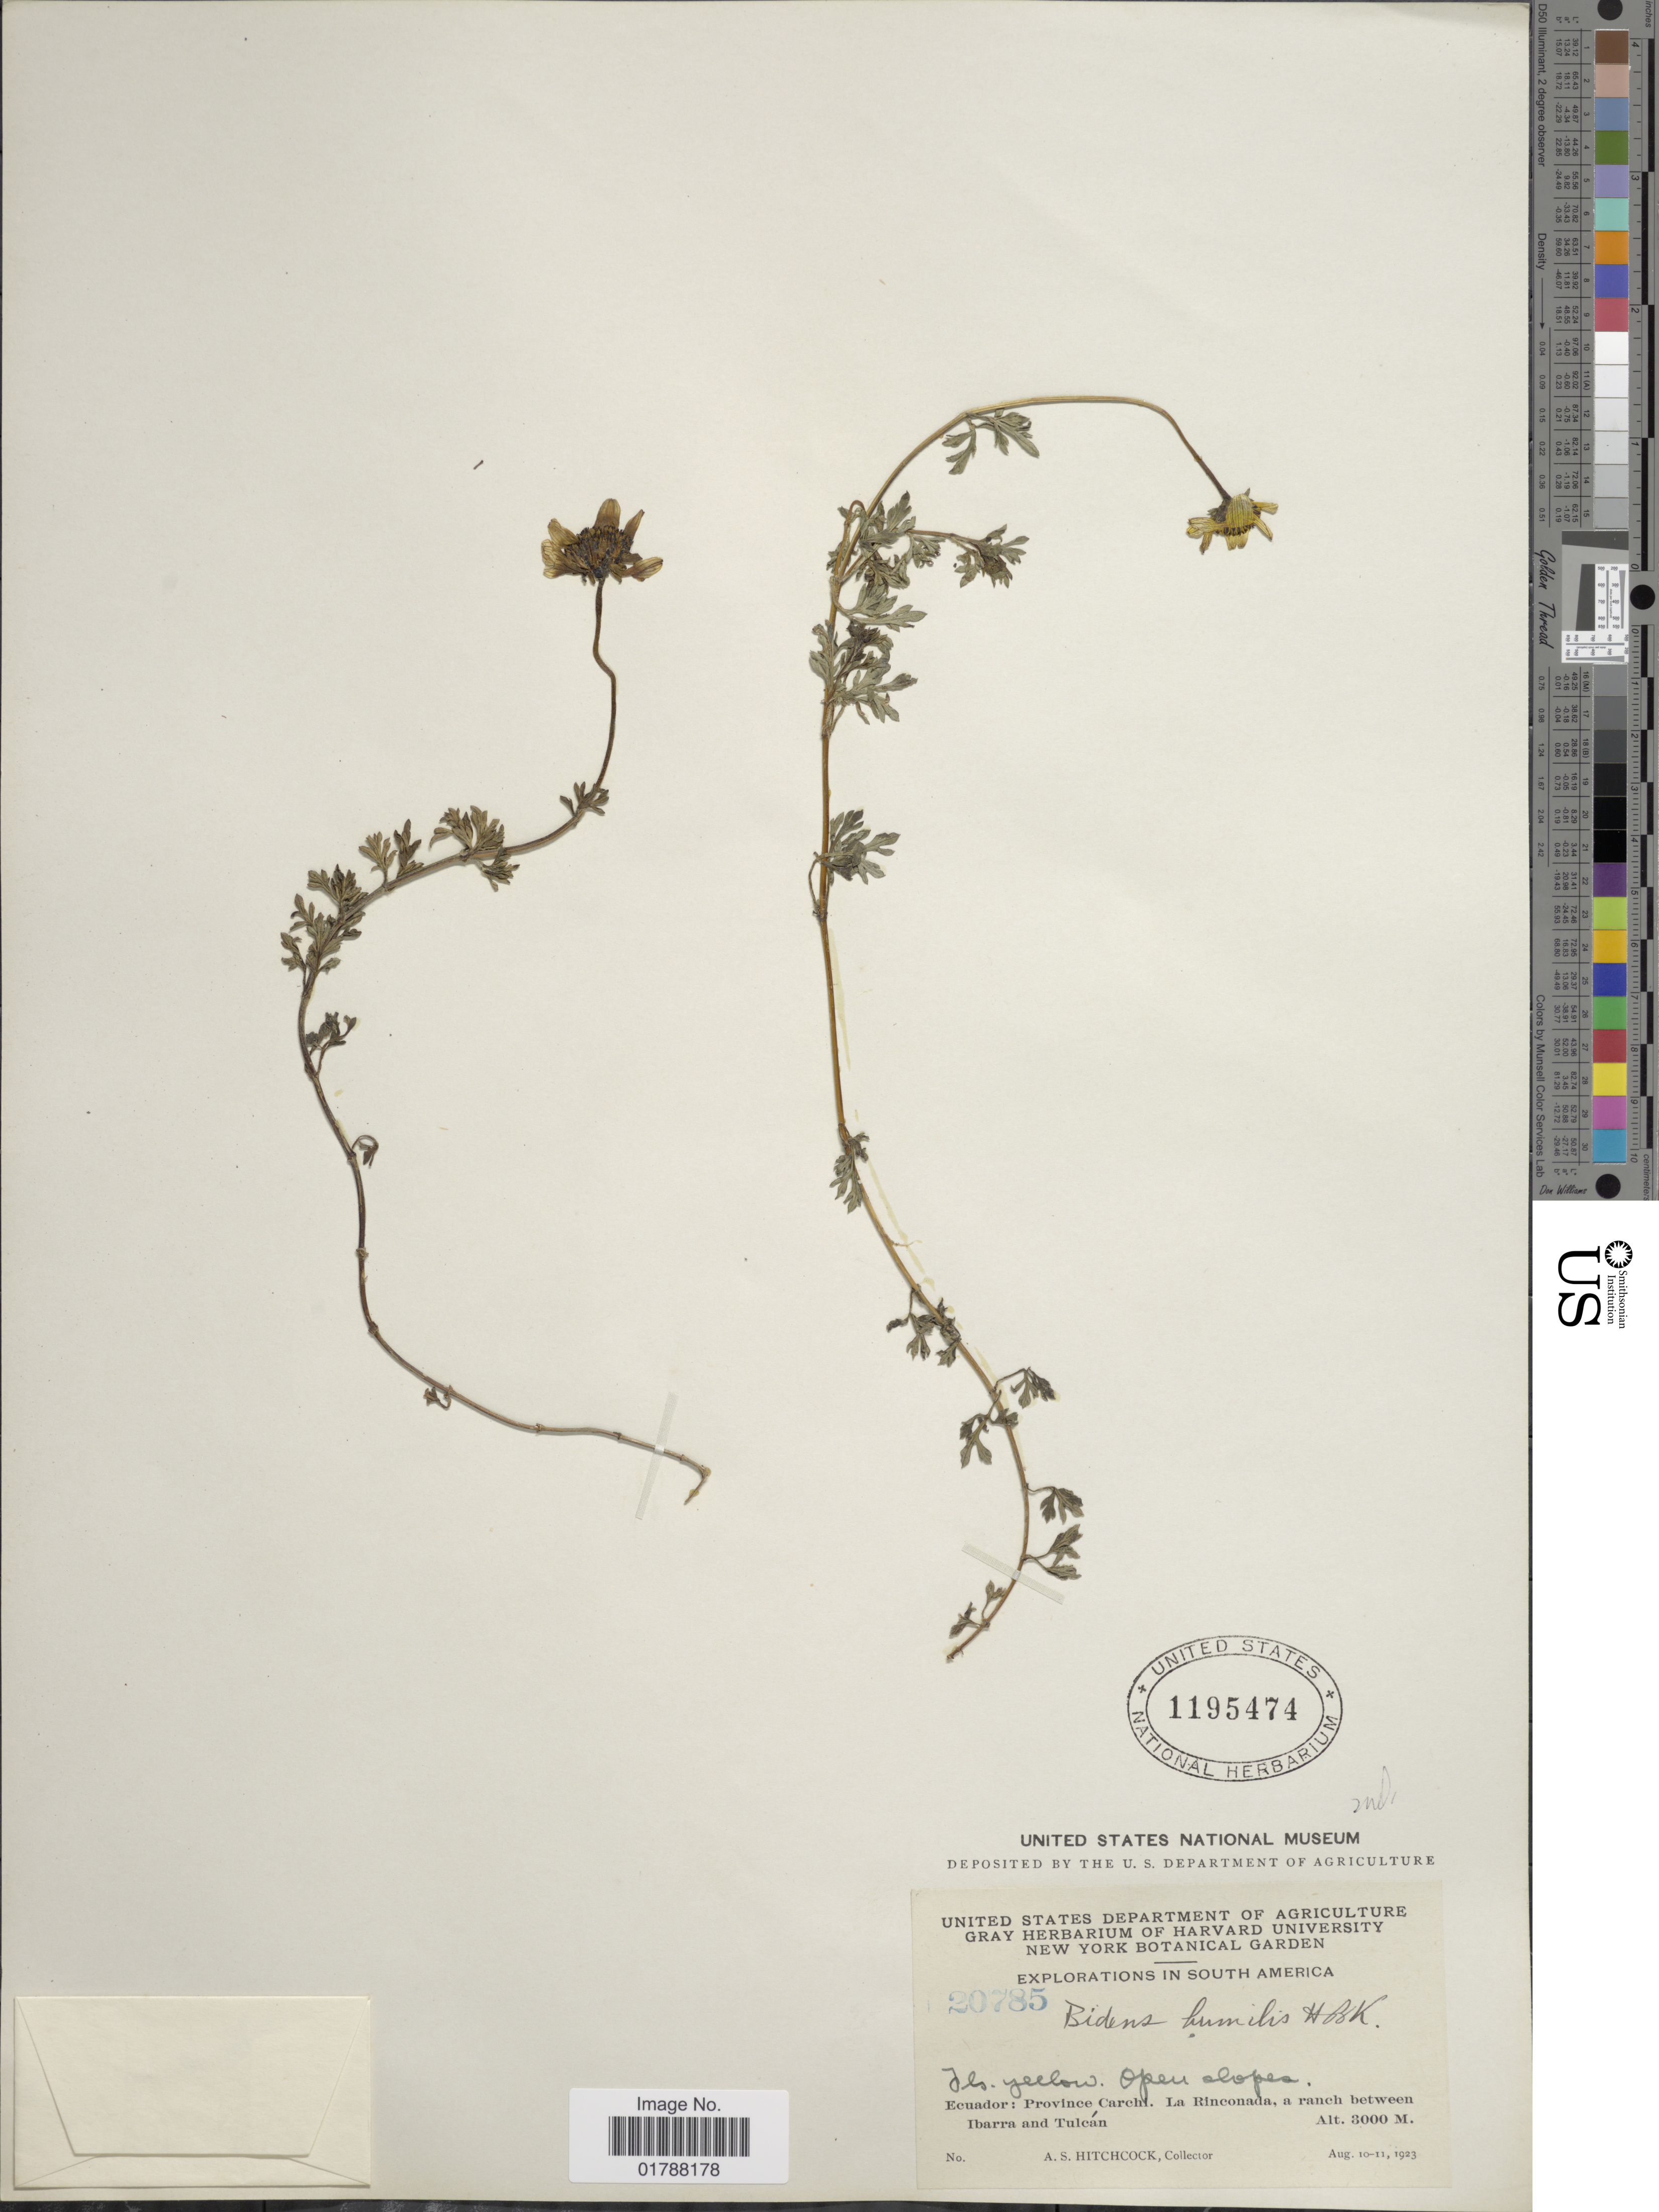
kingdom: Plantae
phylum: Tracheophyta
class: Magnoliopsida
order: Asterales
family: Asteraceae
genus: Bidens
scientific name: Bidens andicola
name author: Kunth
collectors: A. S. Hitchcock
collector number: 20785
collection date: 1923-08-10/1923-08-11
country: Ecuador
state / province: Carchi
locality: La Rinconada, a ranch between Ibarra and Tulcán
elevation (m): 3000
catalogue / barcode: US 1195474